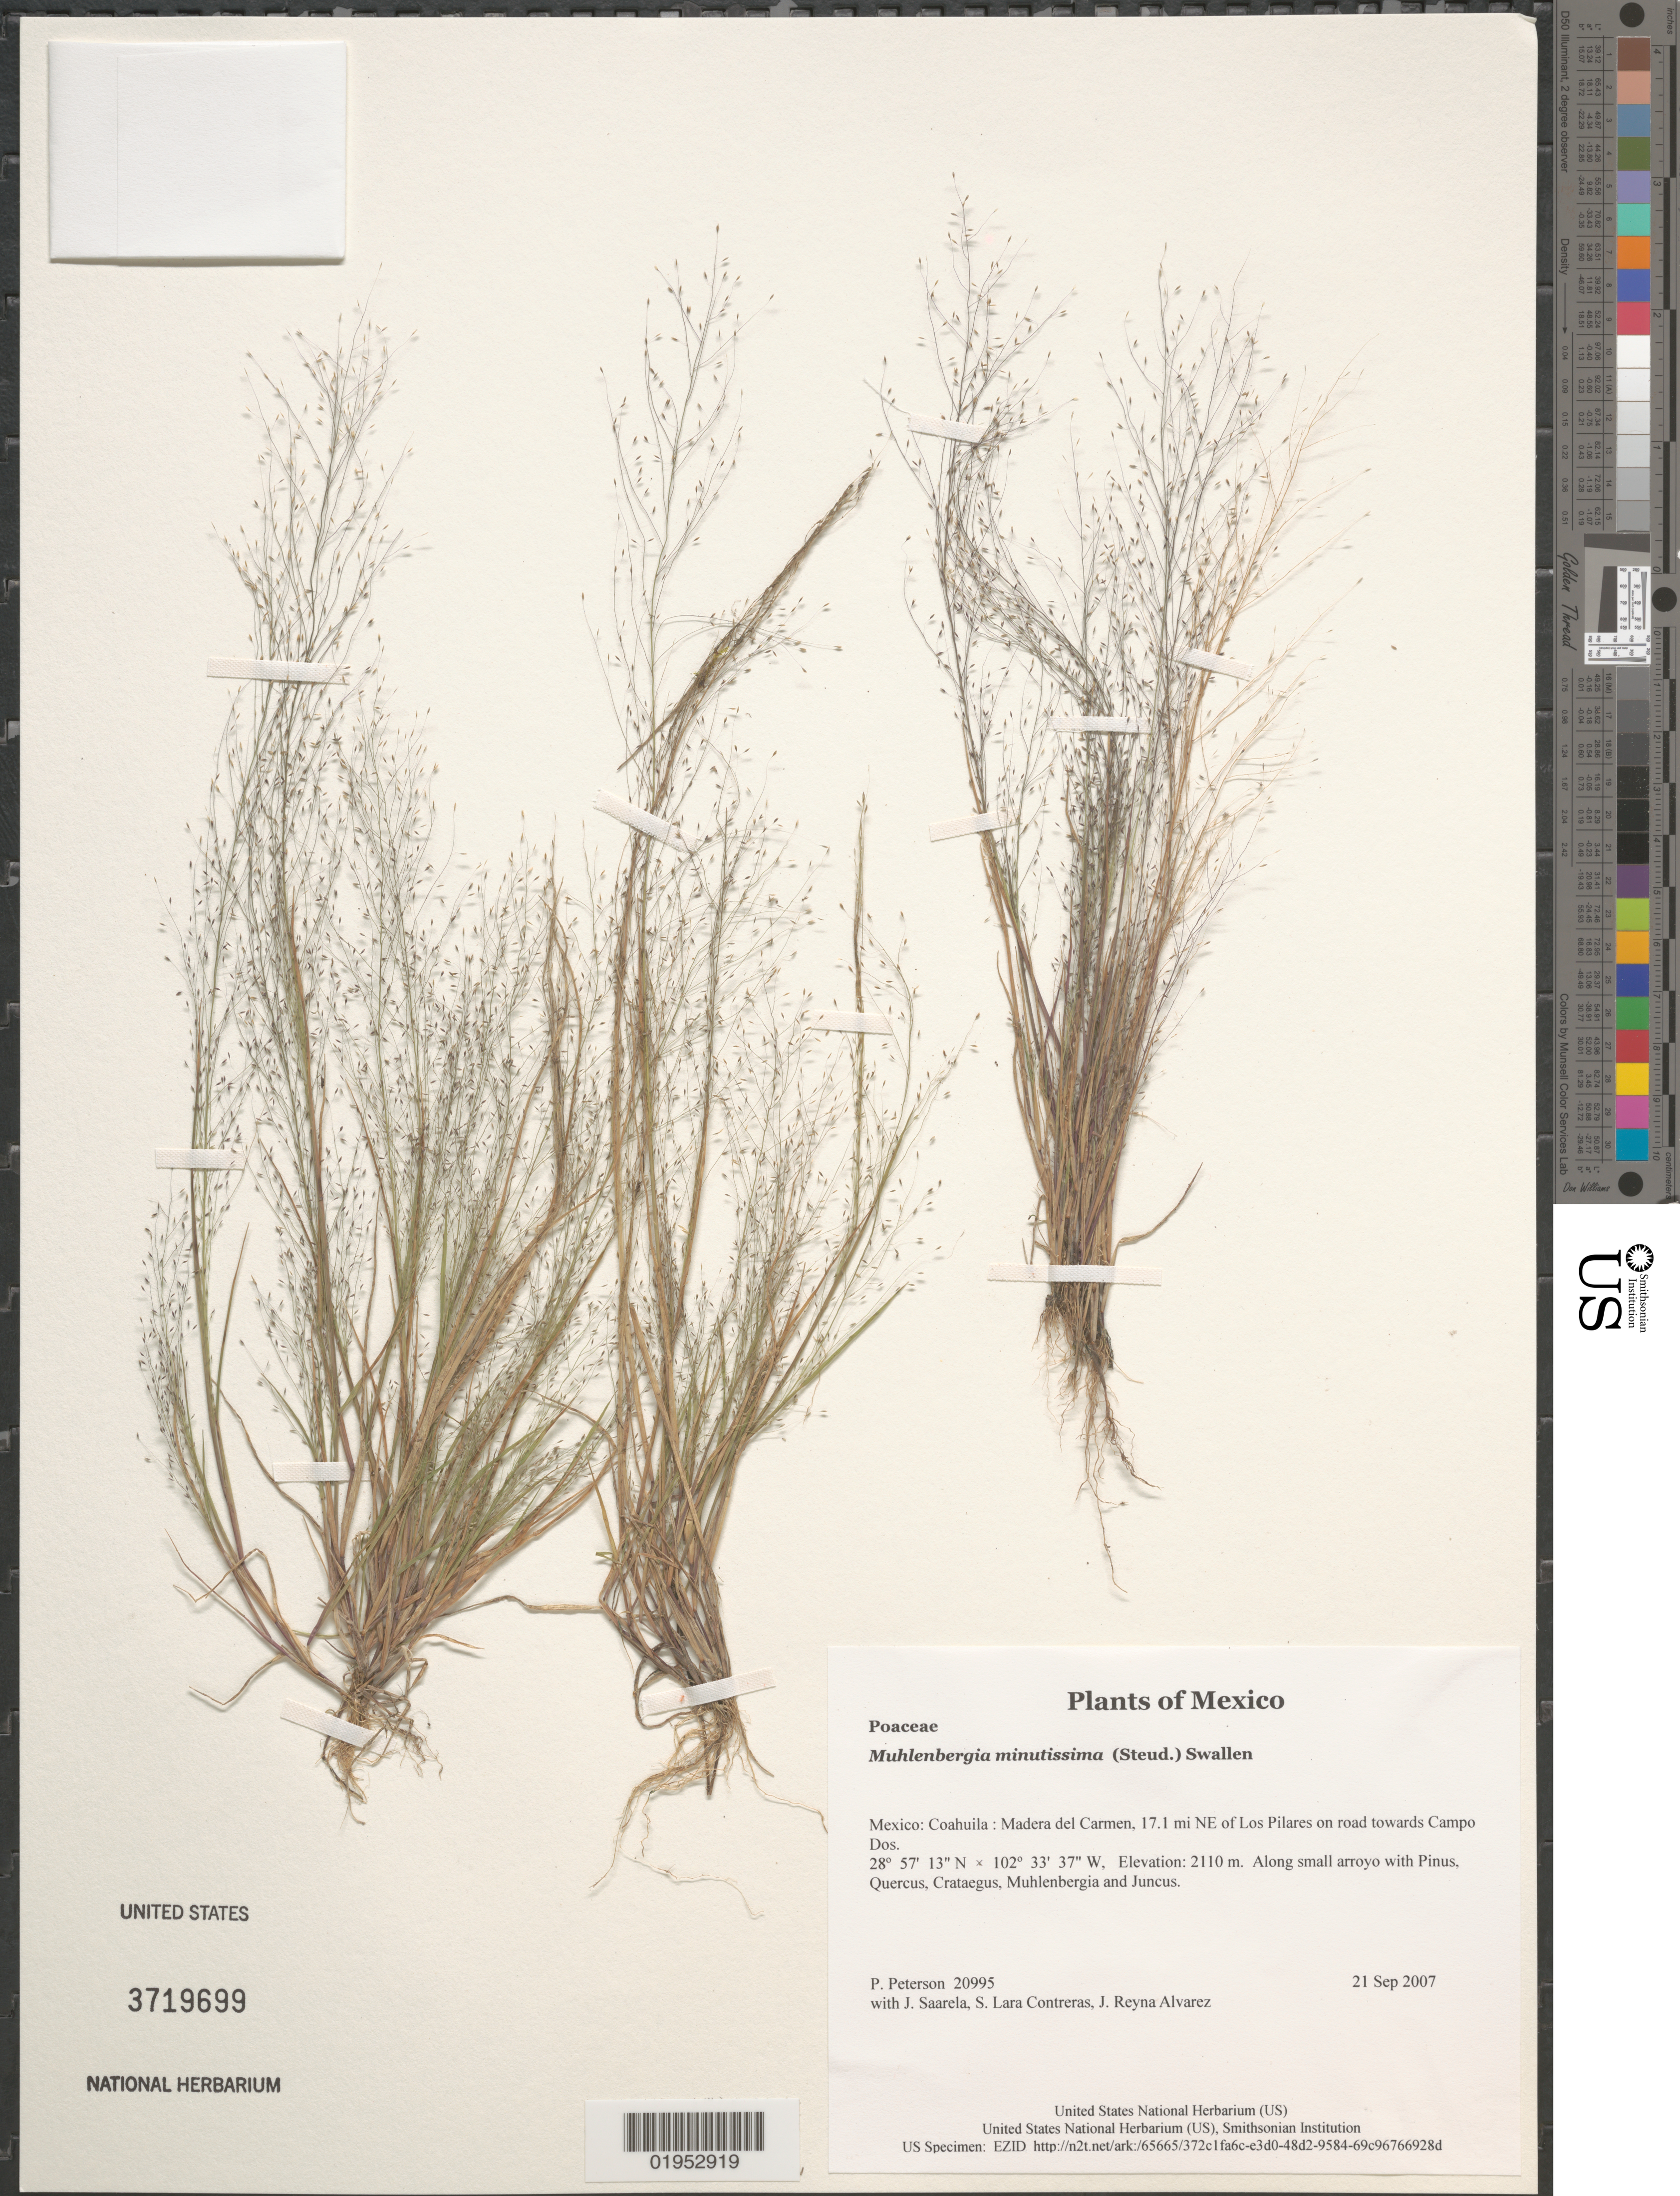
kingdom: Plantae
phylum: Tracheophyta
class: Liliopsida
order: Poales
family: Poaceae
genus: Muhlenbergia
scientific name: Muhlenbergia minutissima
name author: (Steud.) Swallen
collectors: P. M. Peterson, J. Saarela, S. Lara Contreras & J. Reyna Alvarez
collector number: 20995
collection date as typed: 21 Sep 2007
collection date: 2007-09-21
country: Mexico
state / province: Coahuila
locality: Madera del Carmen, 17.1 mi NE of Los Pilares on road towards Campo Dos.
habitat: Along small arroyo with Pinus, Quercus, Crataegus, Muhlenbergia and Juncus.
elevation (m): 2110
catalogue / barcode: US 3719699